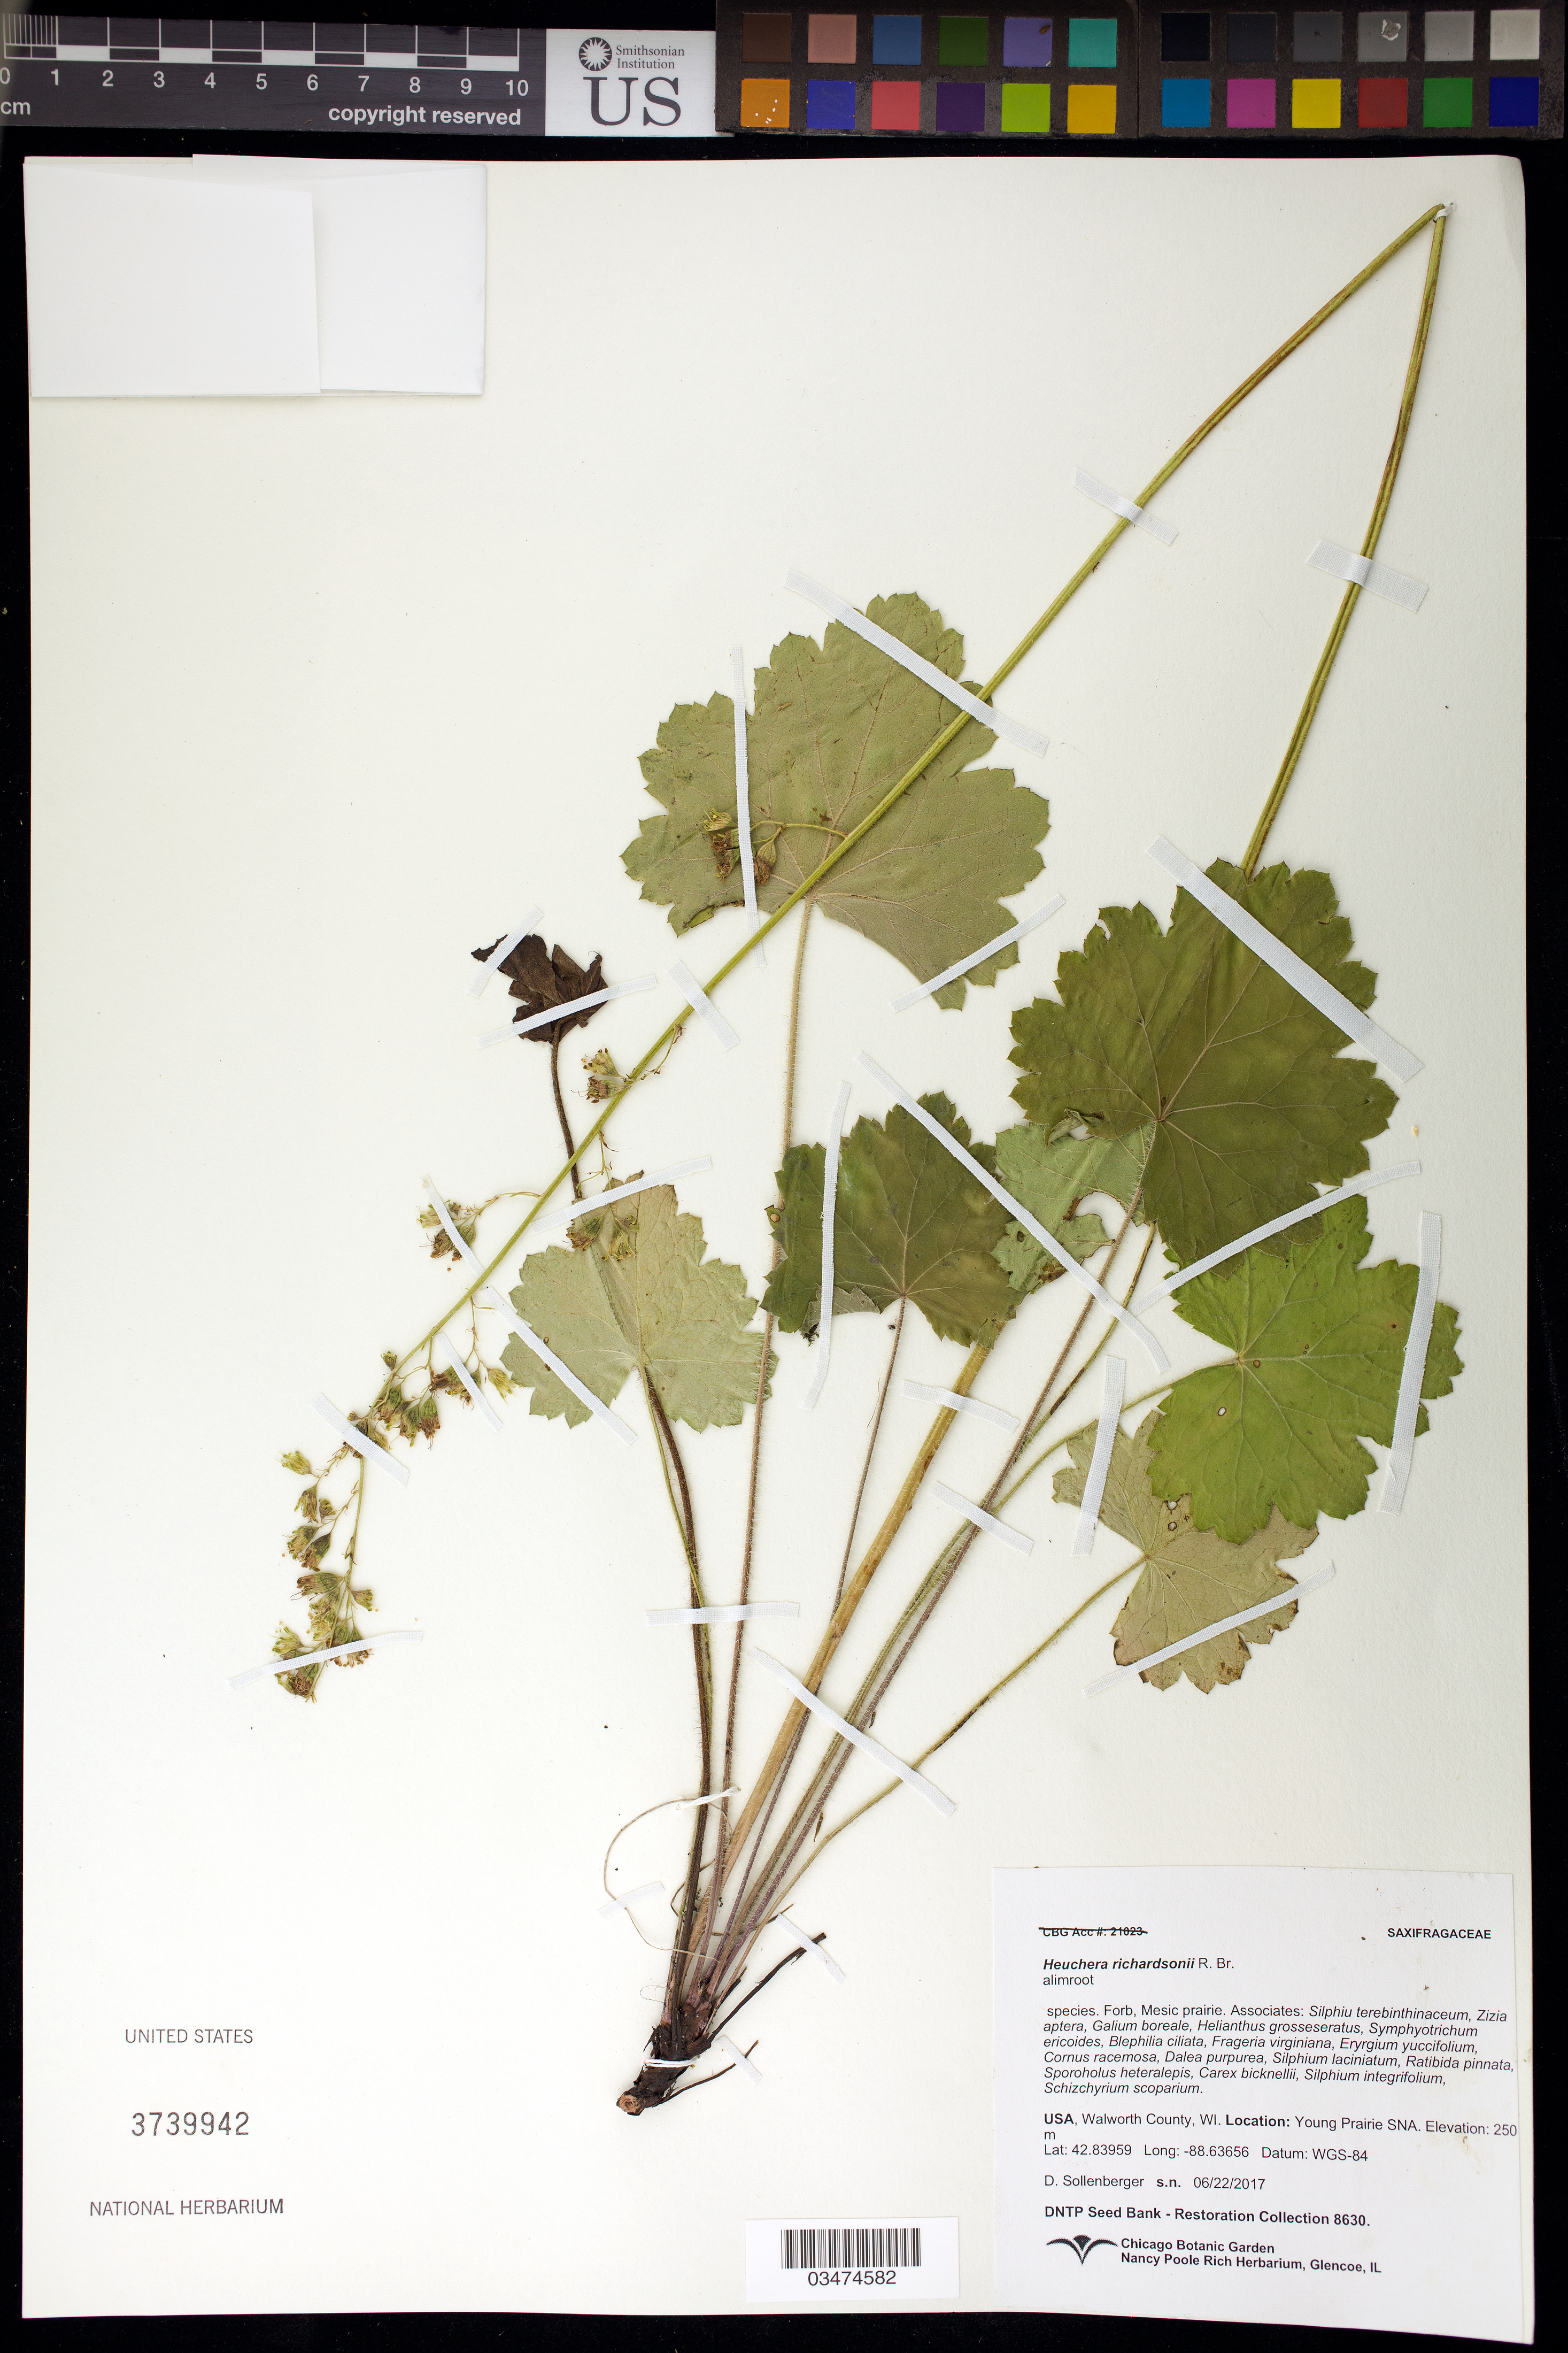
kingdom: Plantae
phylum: Tracheophyta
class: Magnoliopsida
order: Saxifragales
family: Saxifragaceae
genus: Heuchera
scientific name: Heuchera richardsonii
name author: R. Br.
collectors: D. Sollenberger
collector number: CBG-8630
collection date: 2017-06-22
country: United States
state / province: Wisconsin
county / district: Walworth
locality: Young Prairie SNA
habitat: Mesic prairie.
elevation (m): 250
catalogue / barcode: US 3739942